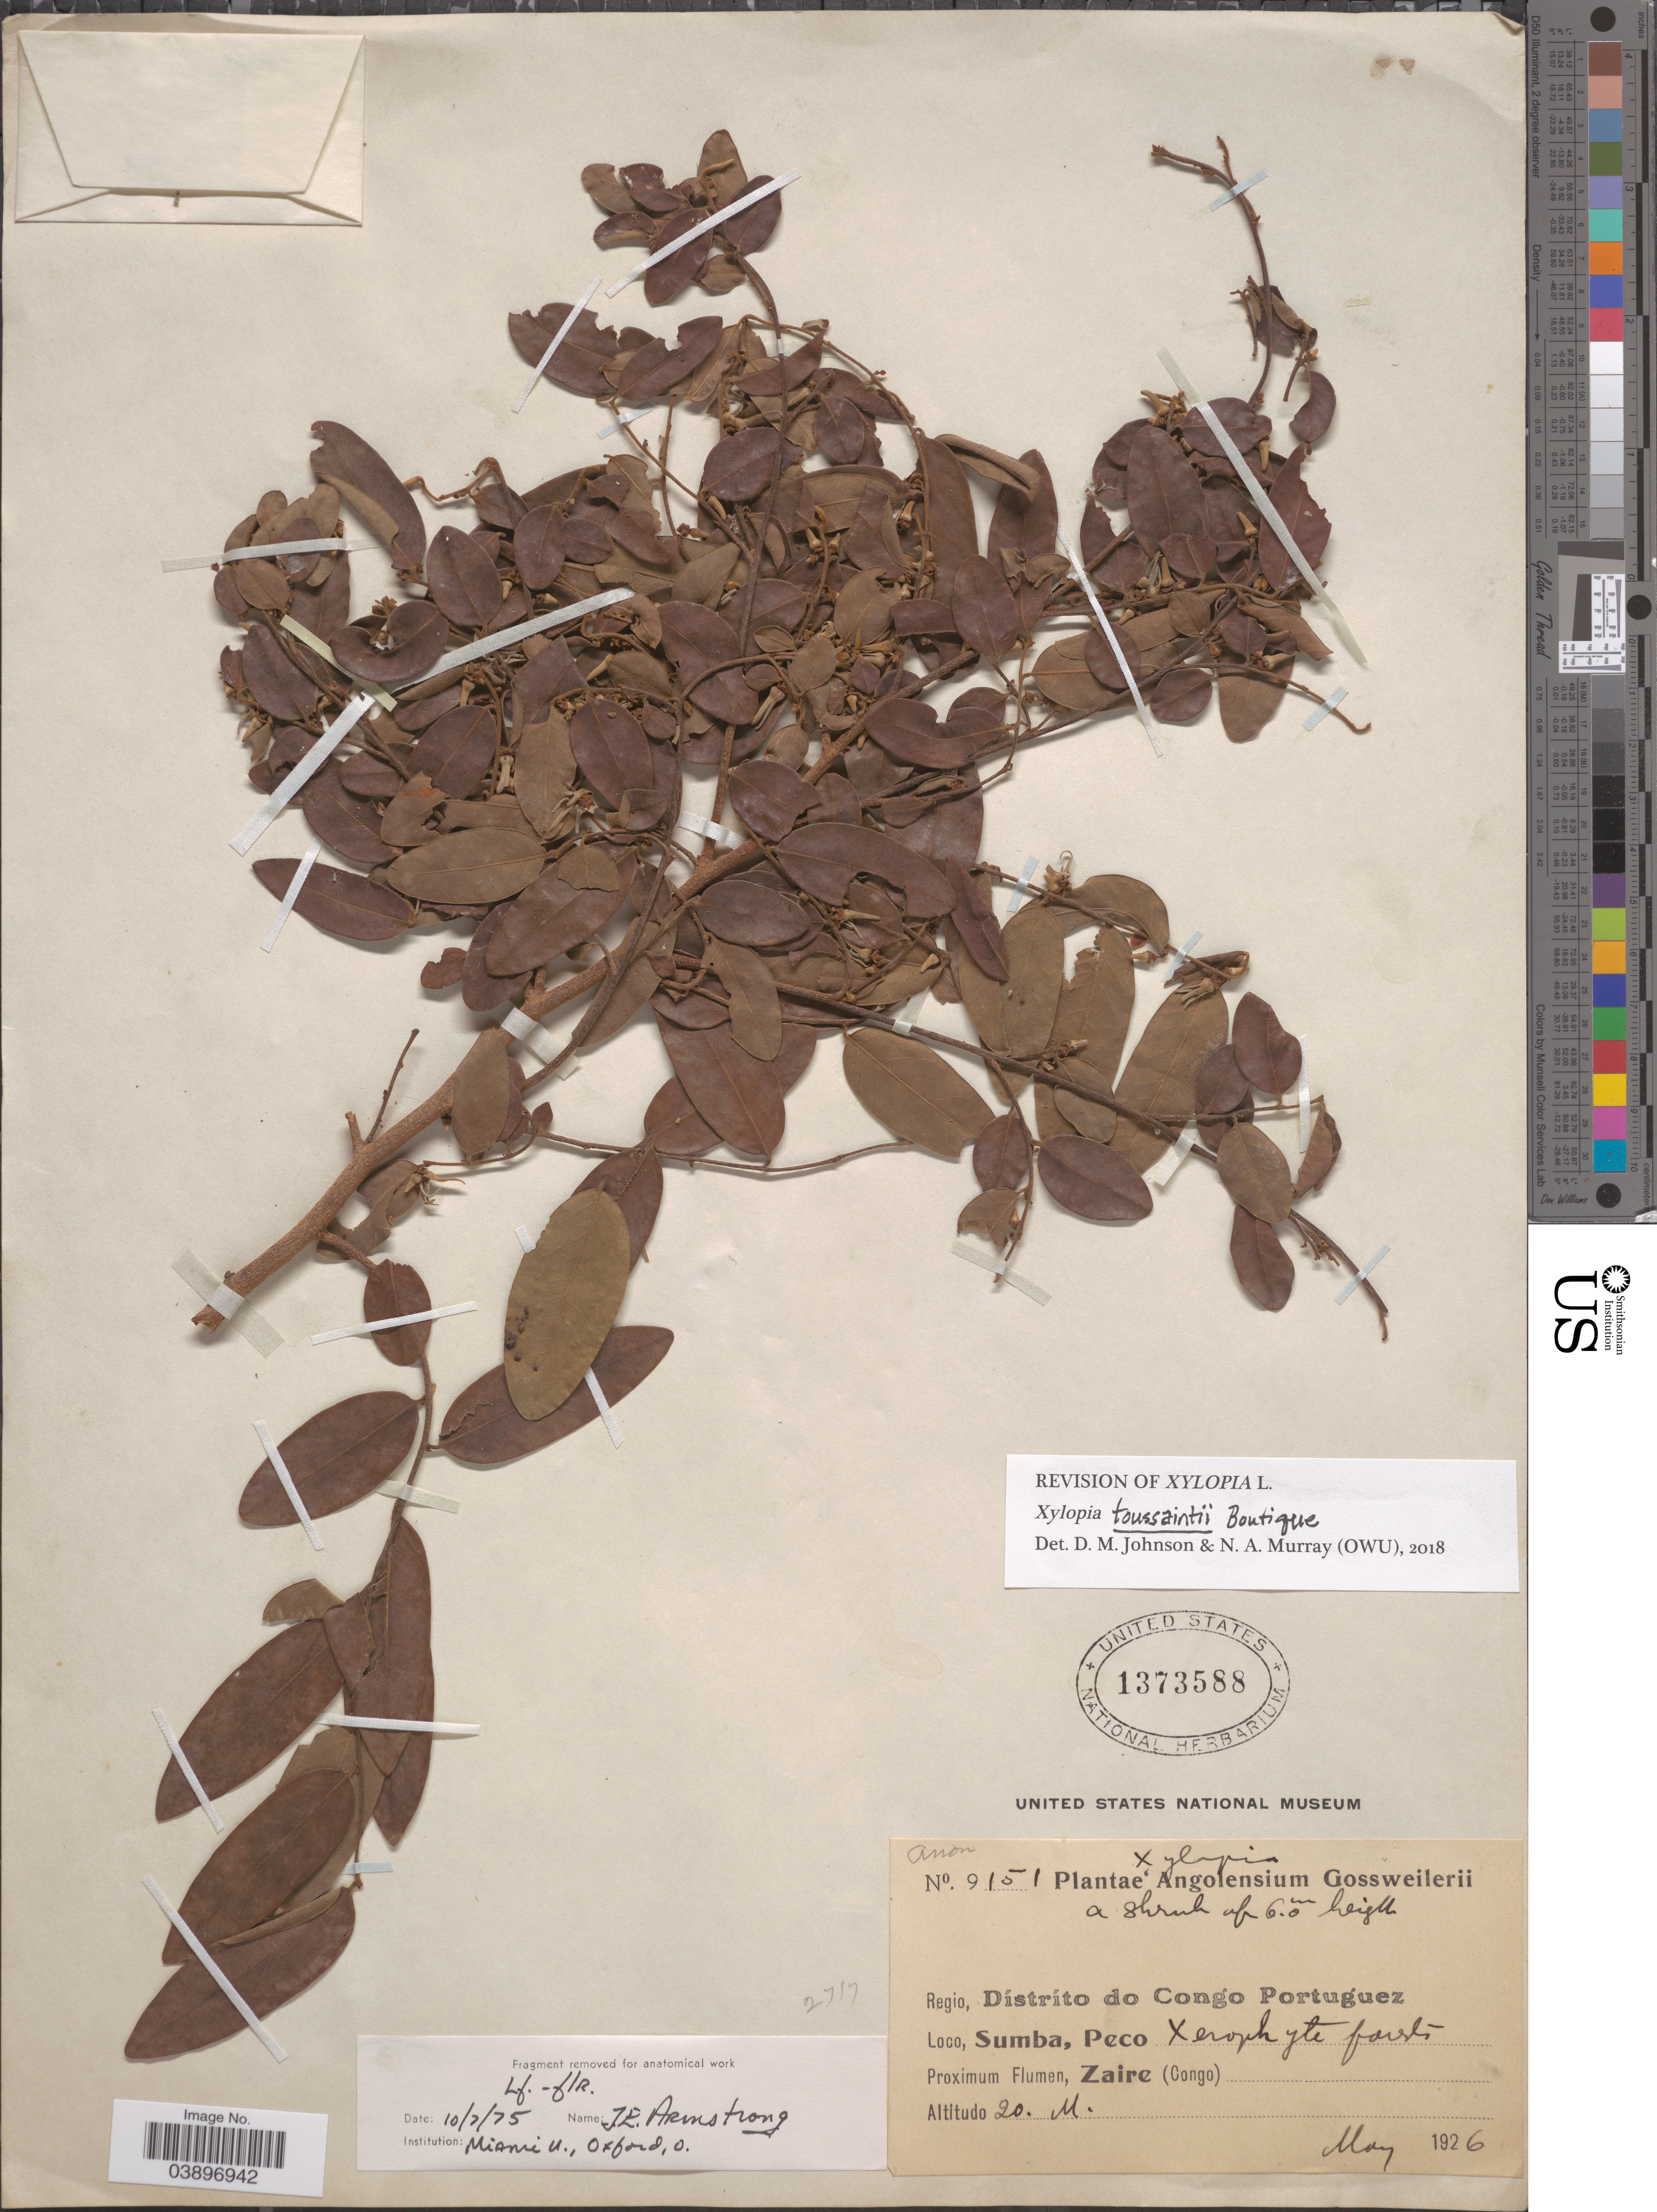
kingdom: Plantae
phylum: Tracheophyta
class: Magnoliopsida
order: Magnoliales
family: Annonaceae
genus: Xylopia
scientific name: Xylopia toussaintii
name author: Boutique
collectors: -. Gossweiler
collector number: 9151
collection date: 1926-05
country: Angola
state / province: Zaire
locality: Regio, Dístríto do Congo Portuguez. Sumba, Peco. Zaire (Congo).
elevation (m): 20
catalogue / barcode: US 1373588